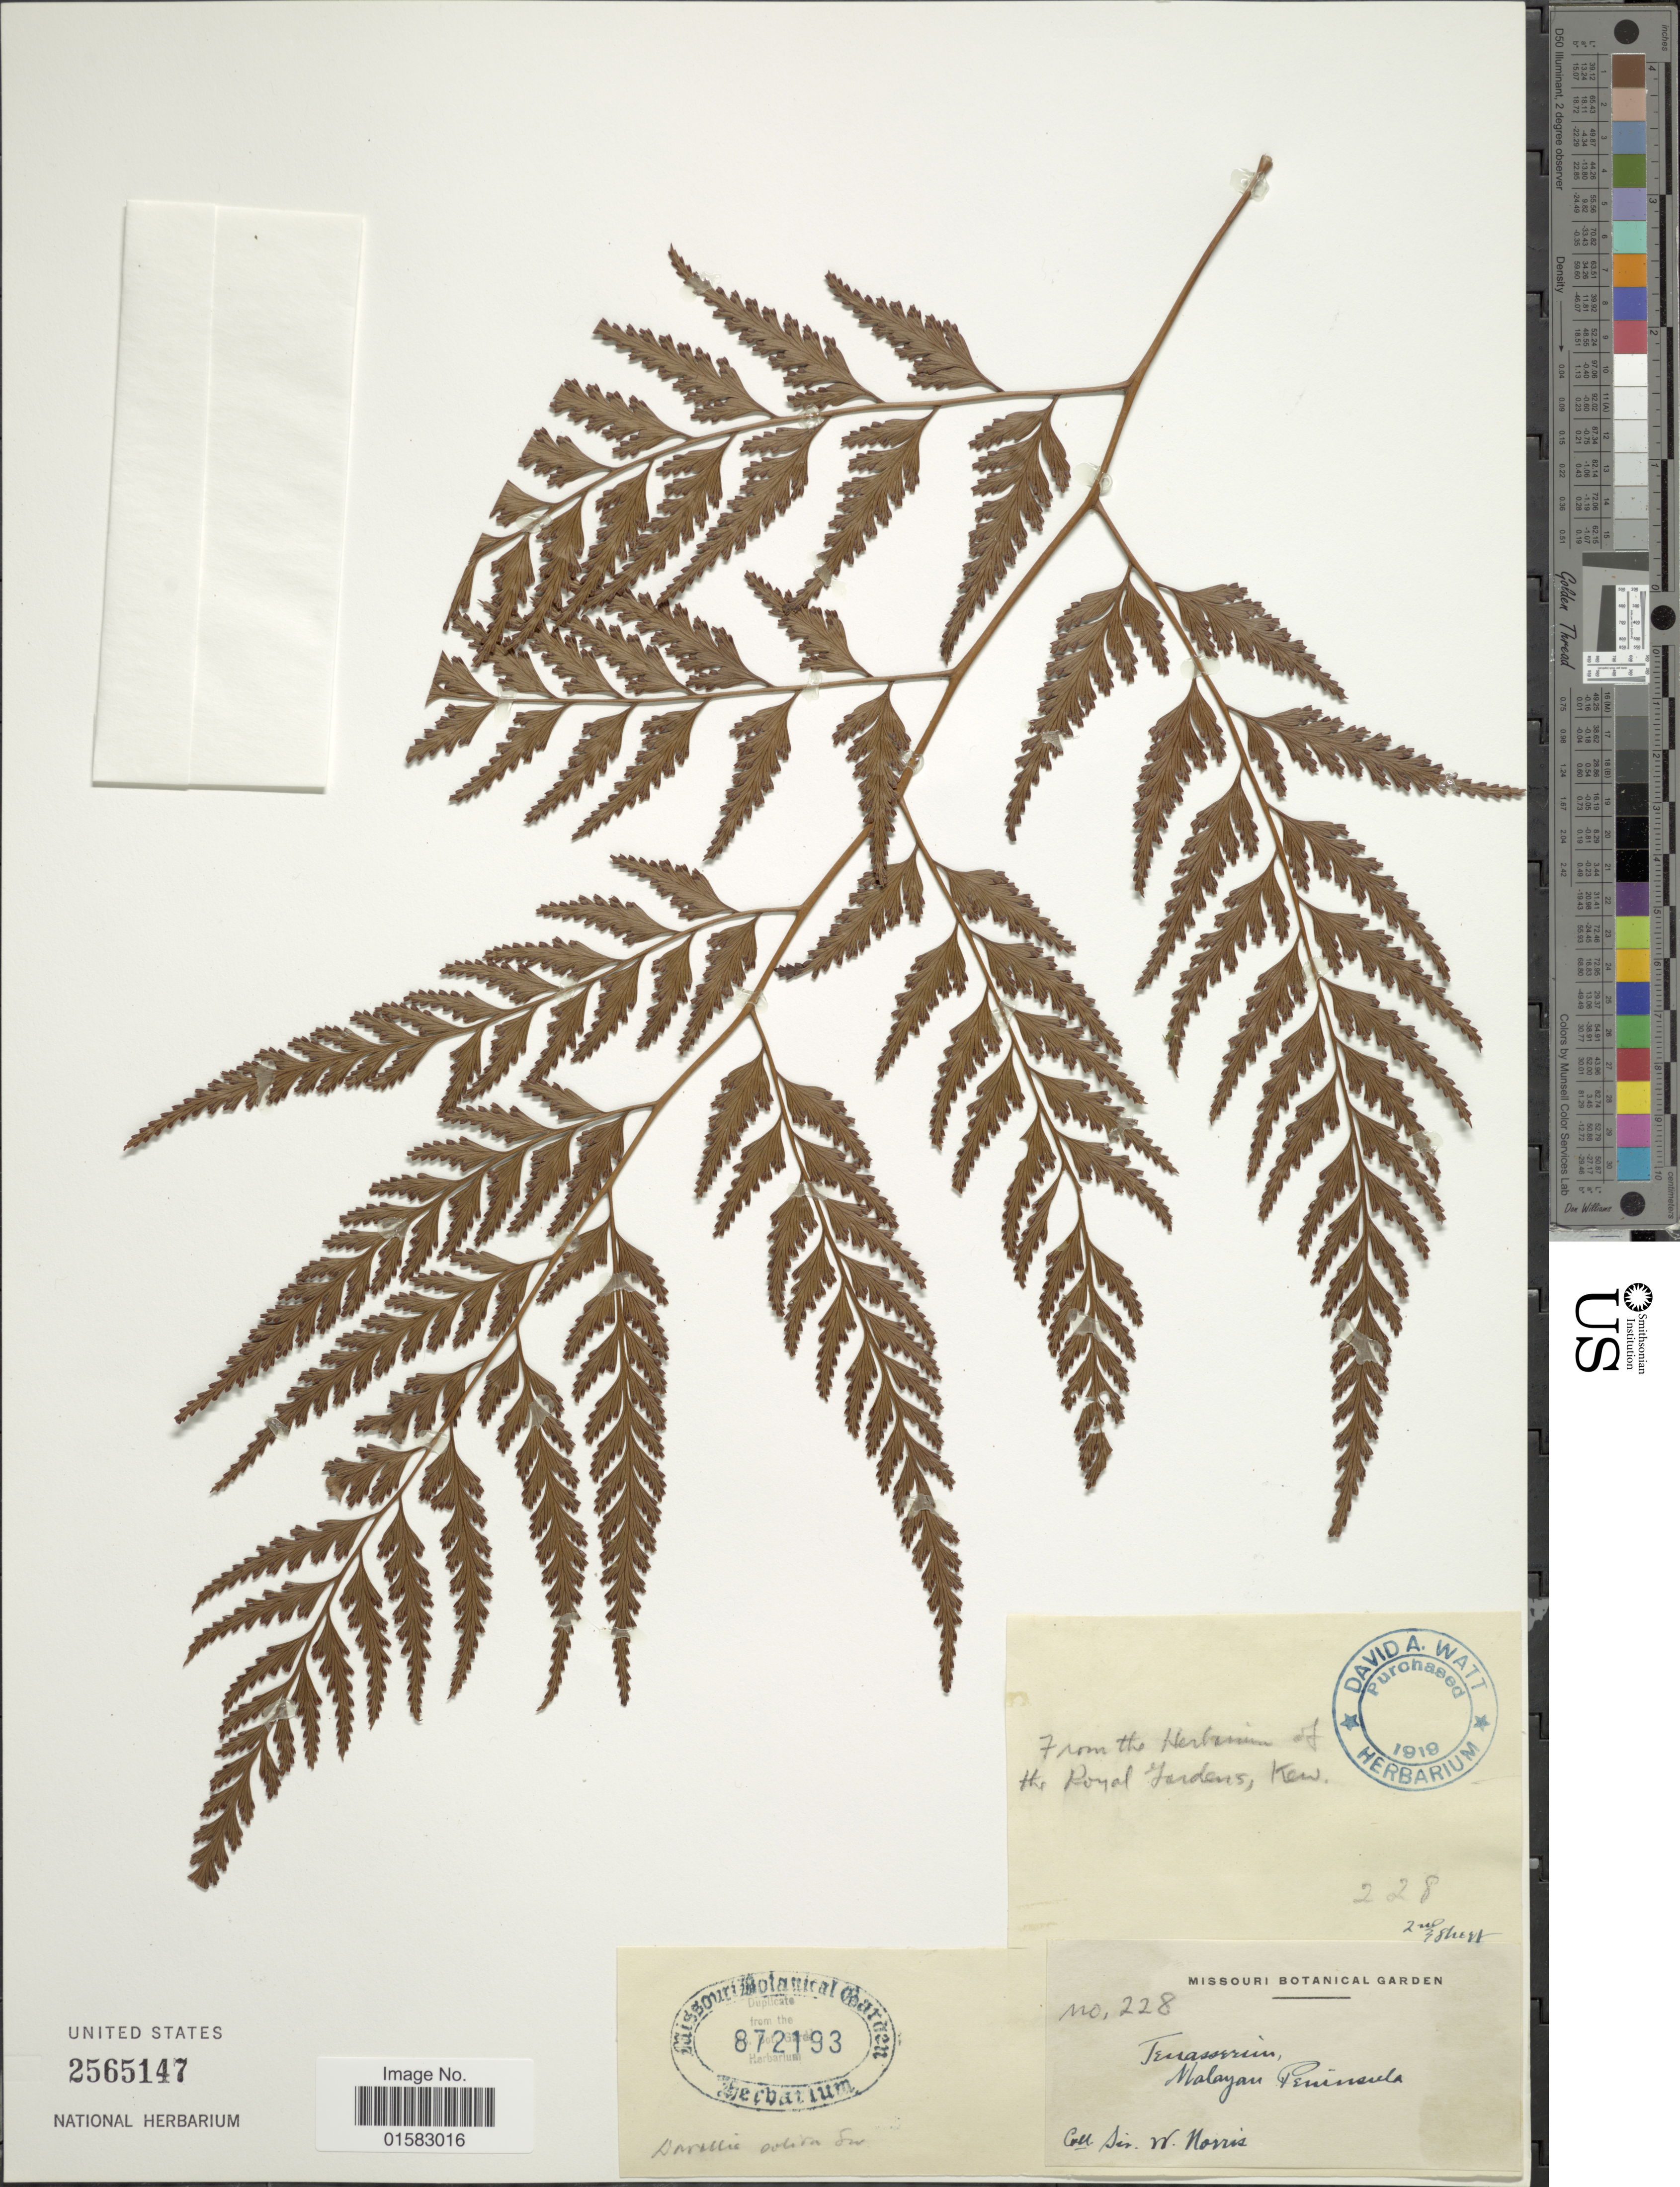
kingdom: Plantae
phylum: Tracheophyta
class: Polypodiopsida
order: Polypodiales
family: Davalliaceae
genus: Davallia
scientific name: Davallia solida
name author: (G. Forst.) Sw.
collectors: W. Norris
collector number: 228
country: Malaysia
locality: Malayan Peninsula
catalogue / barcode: US 872193